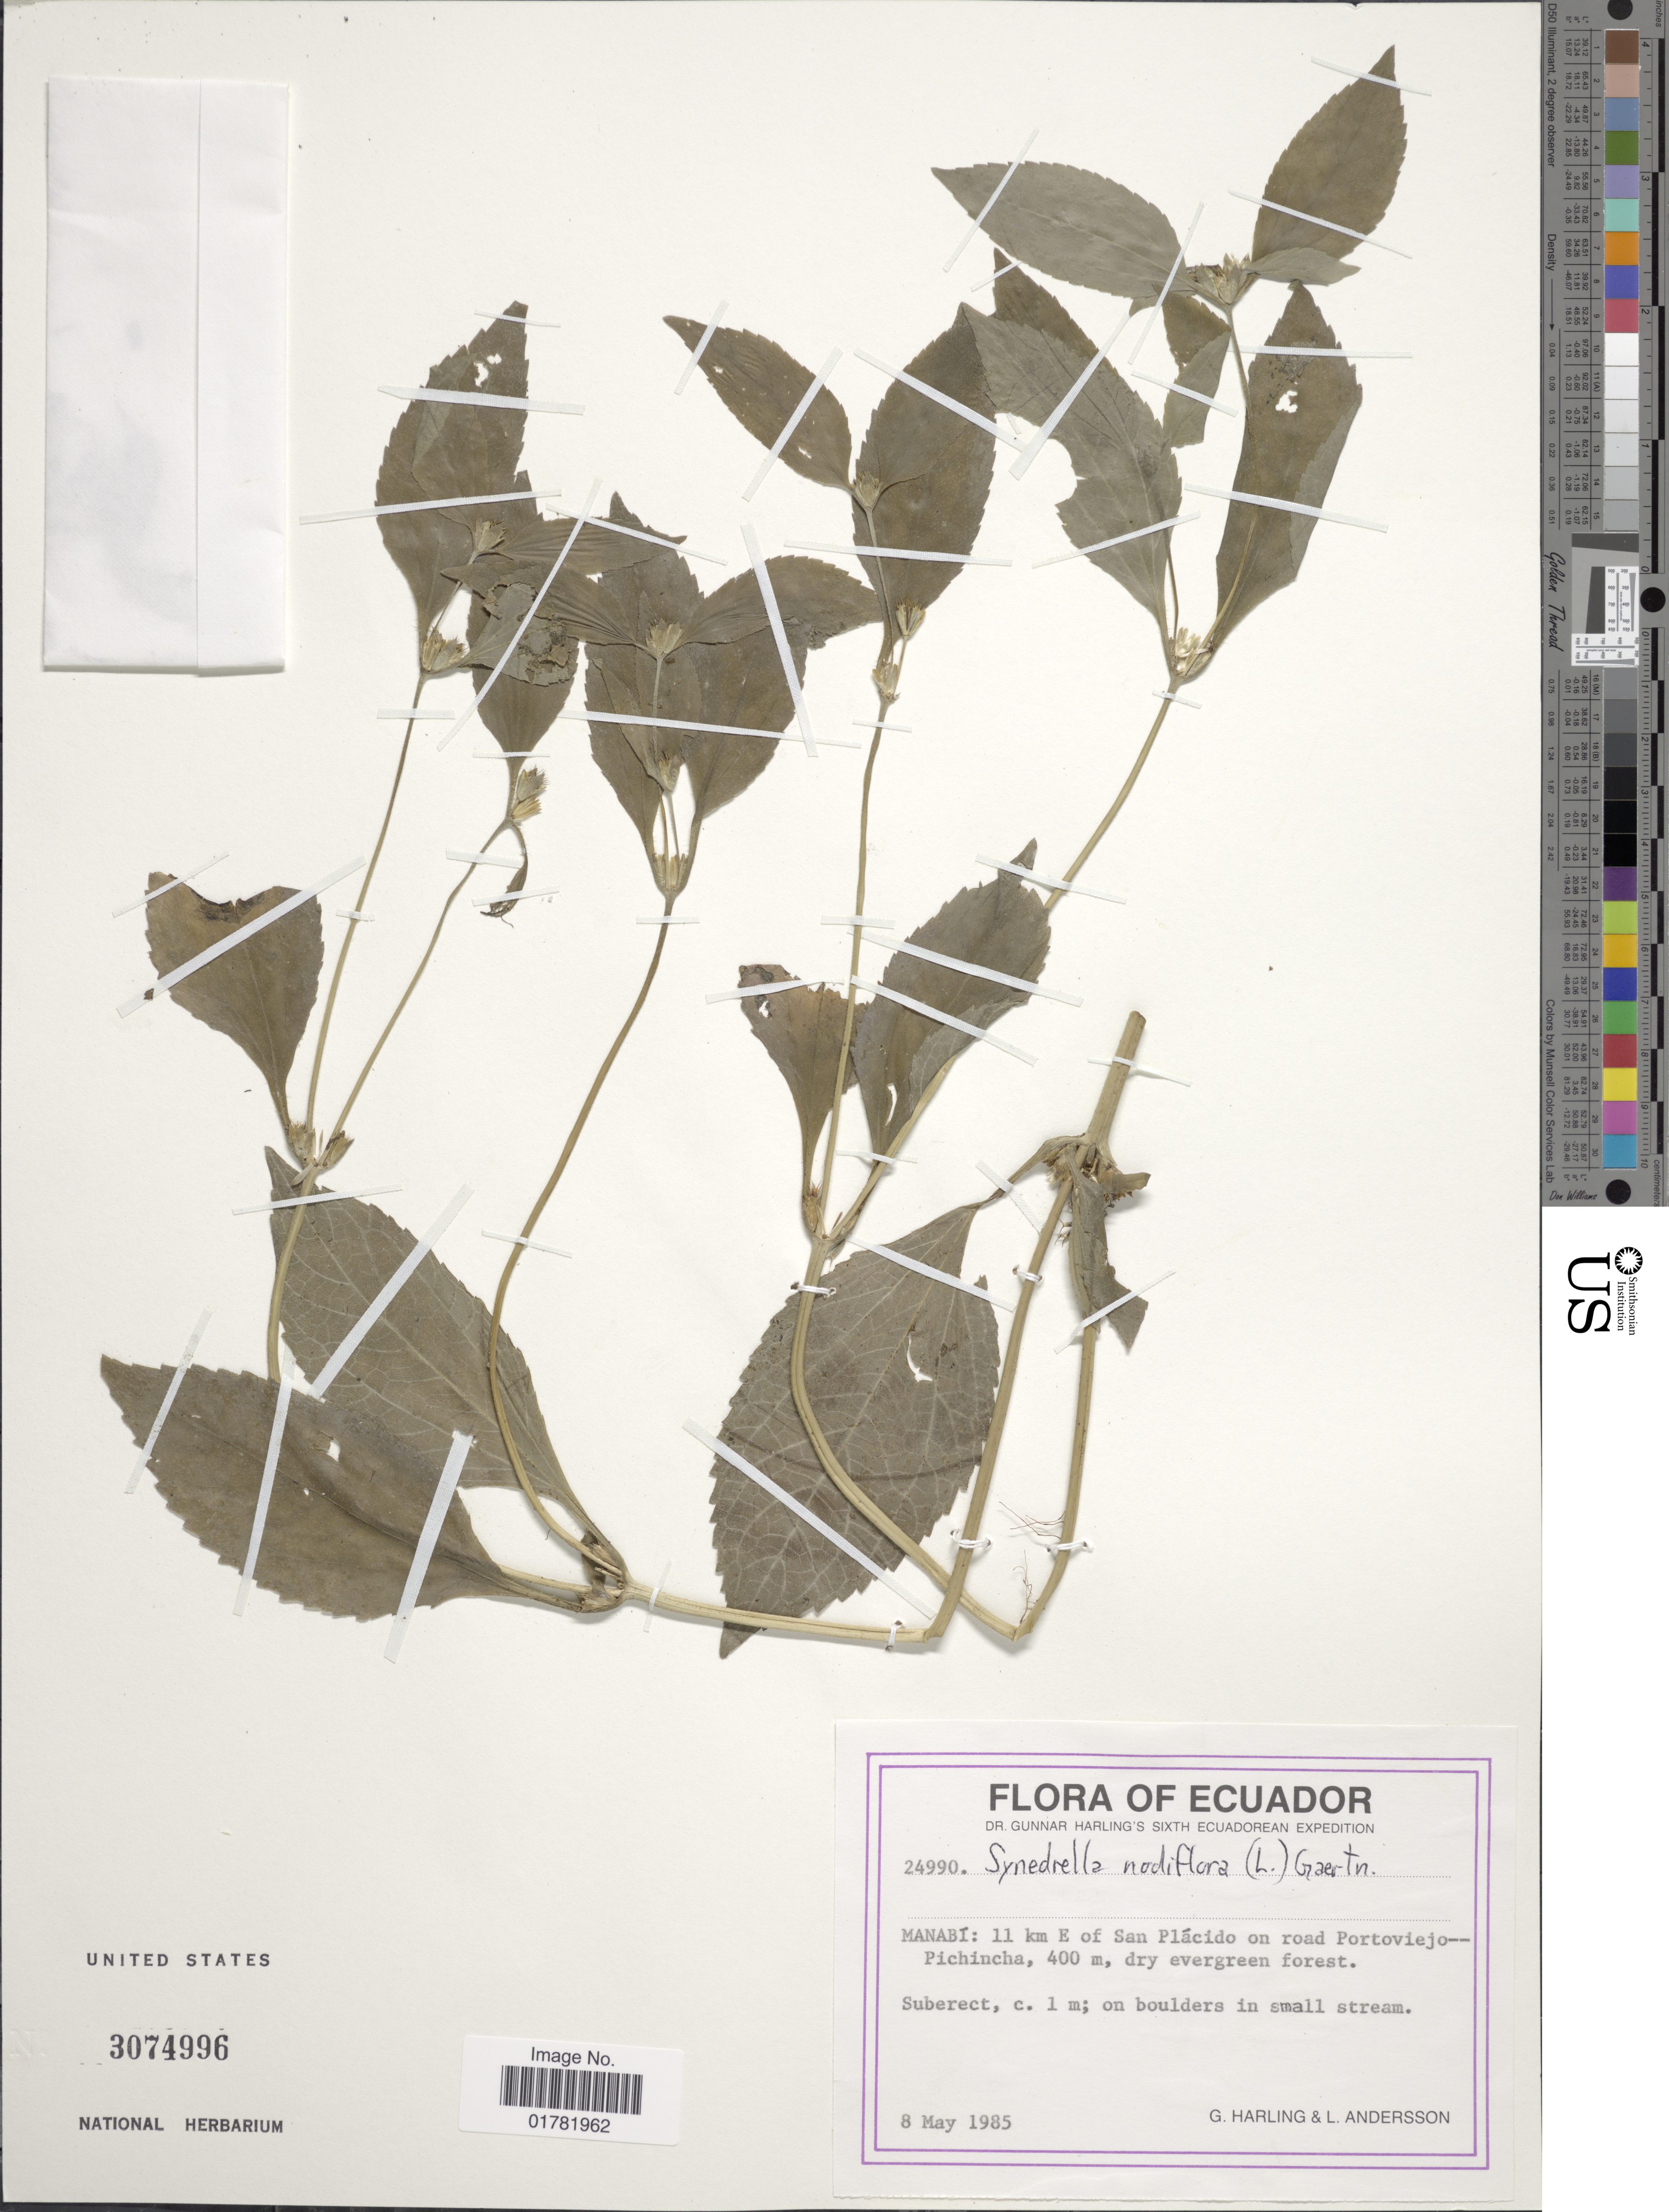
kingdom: Plantae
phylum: Tracheophyta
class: Magnoliopsida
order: Asterales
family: Asteraceae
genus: Synedrella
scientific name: Synedrella nodiflora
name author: (L.) Gaertn.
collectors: G. Harling & L. Andersson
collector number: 24990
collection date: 1985-05-08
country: Ecuador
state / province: Manabí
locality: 11 km E of San Plácido on road Portoviejo--Pichincha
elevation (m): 400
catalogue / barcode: US 3074996